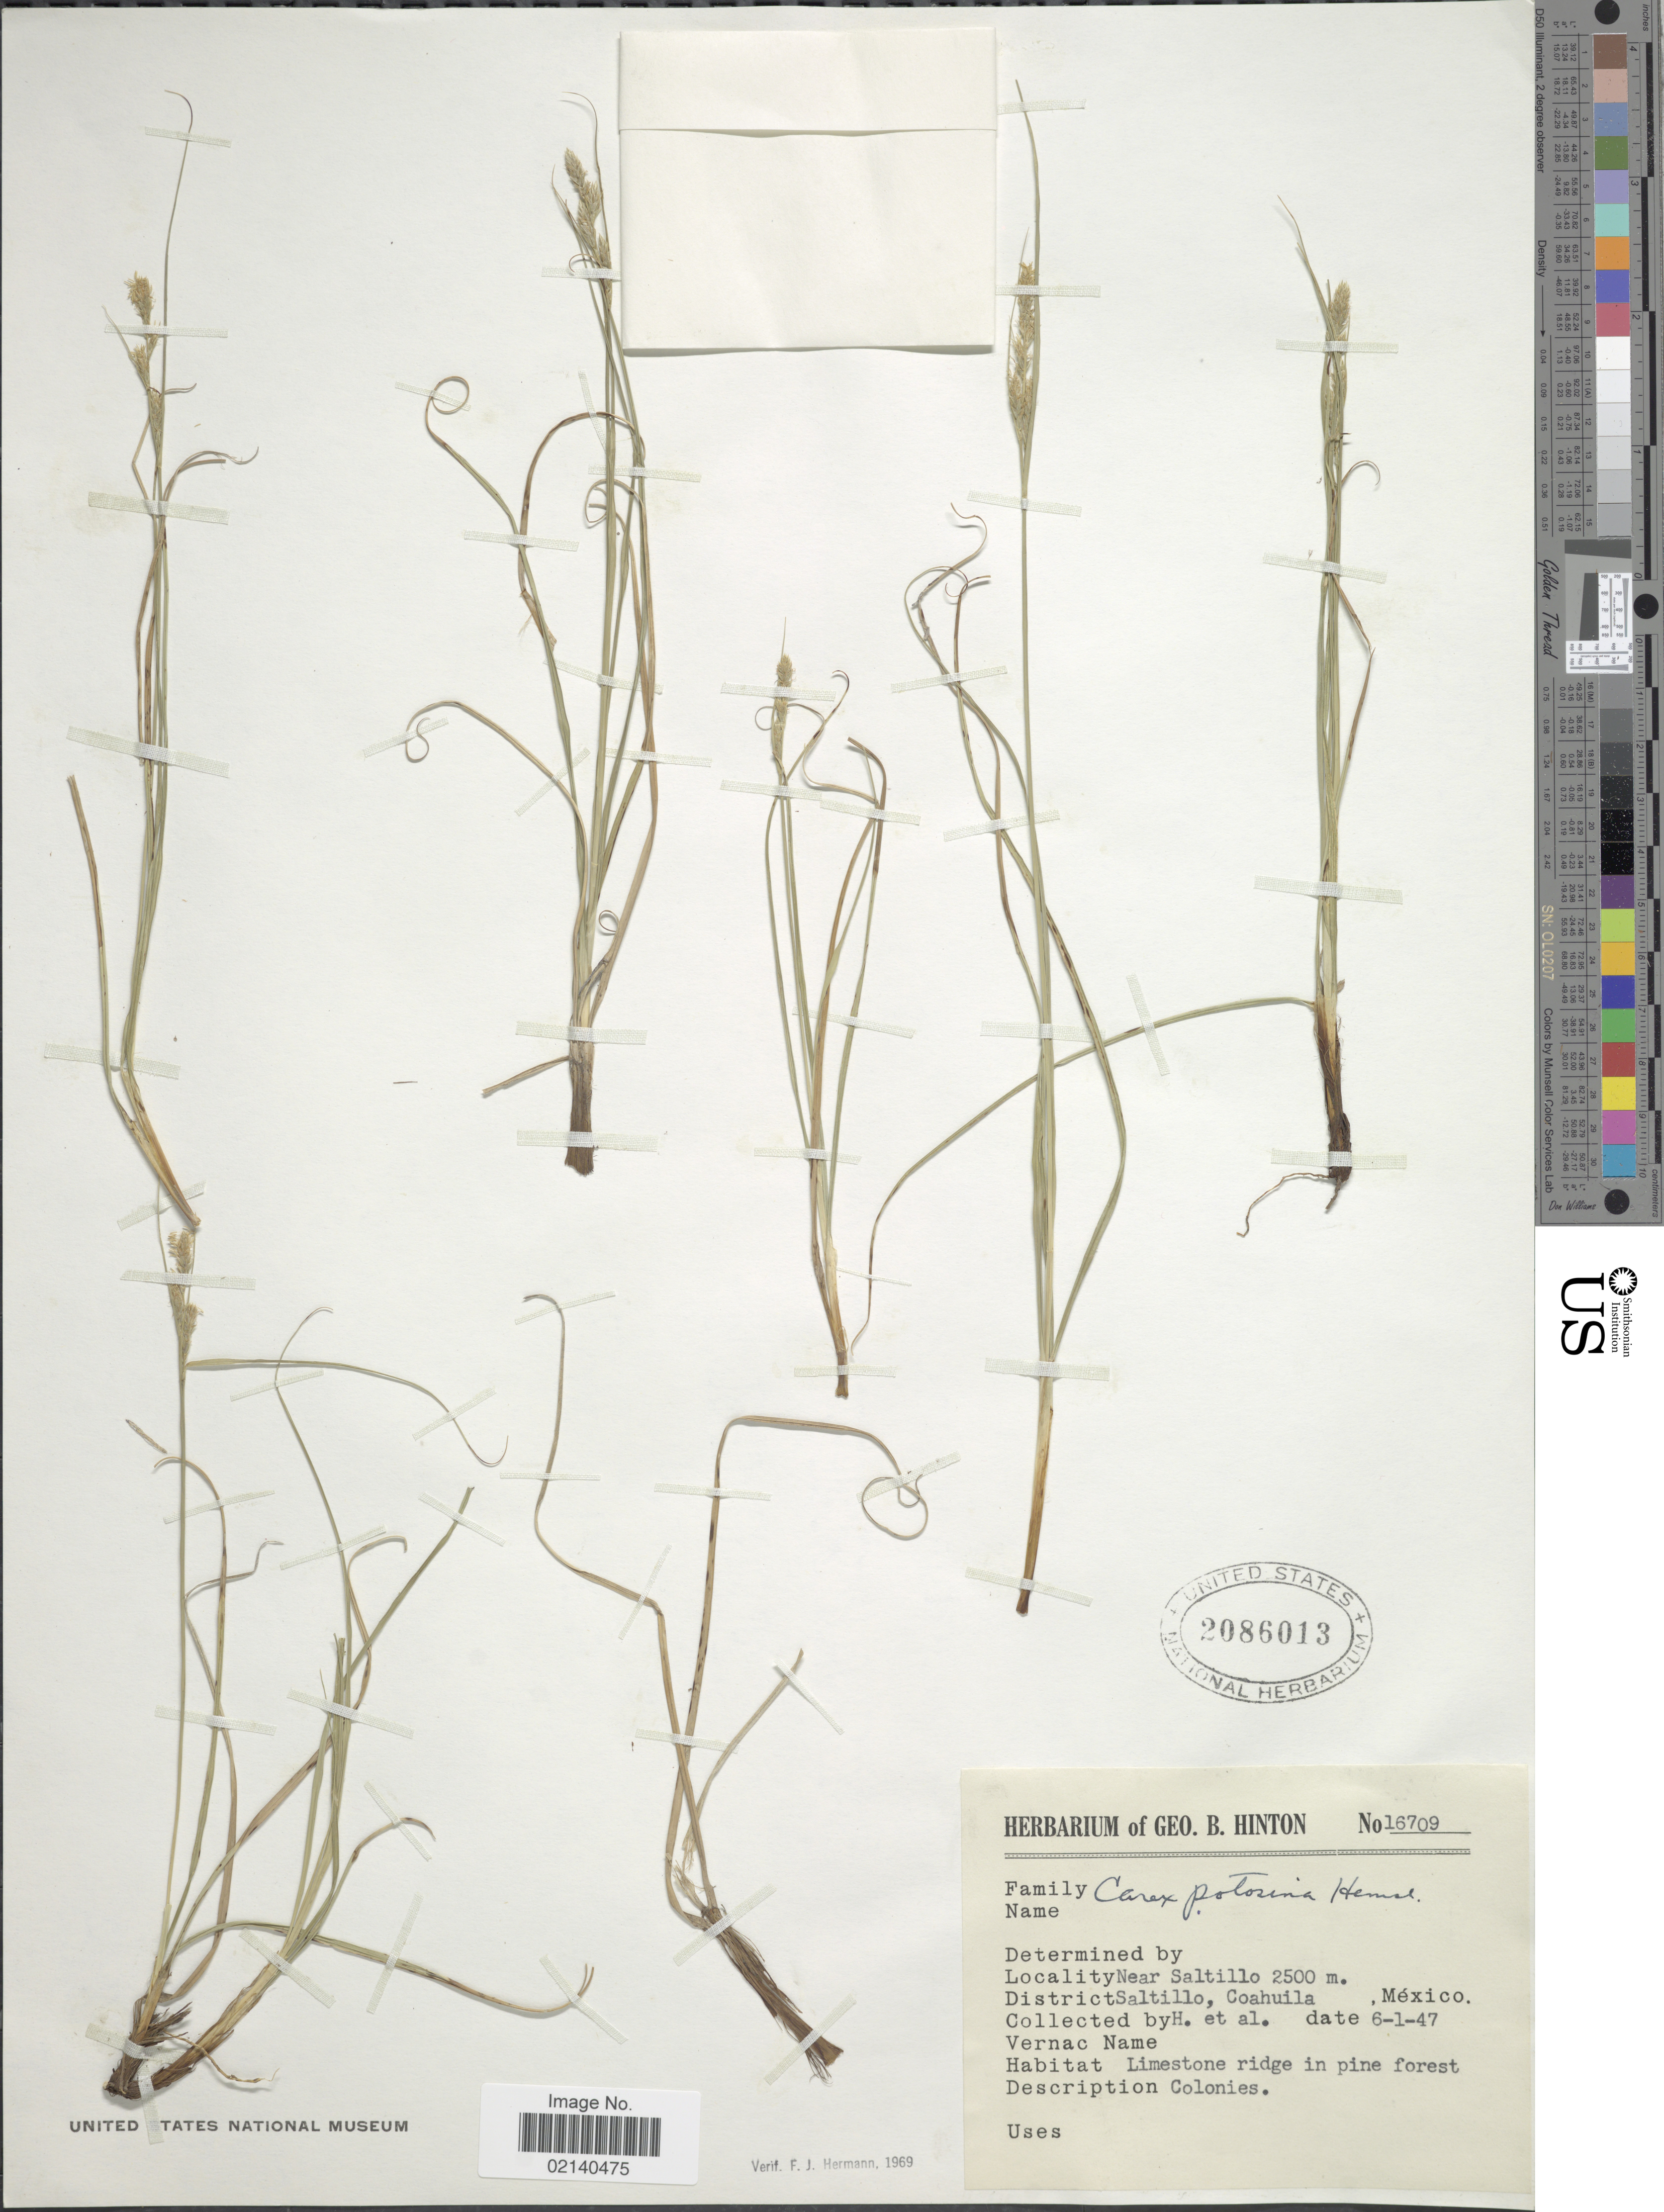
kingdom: Plantae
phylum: Tracheophyta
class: Liliopsida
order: Poales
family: Cyperaceae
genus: Carex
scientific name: Carex potosina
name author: Hemsl.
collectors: G. B. Hinton & et al.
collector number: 16709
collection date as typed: Transcribed d/m/y: 1/6/47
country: Mexico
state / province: Coahuila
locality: Near Saltillo, District Saltillo, limestone ridge.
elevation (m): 2500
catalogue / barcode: US 2086013